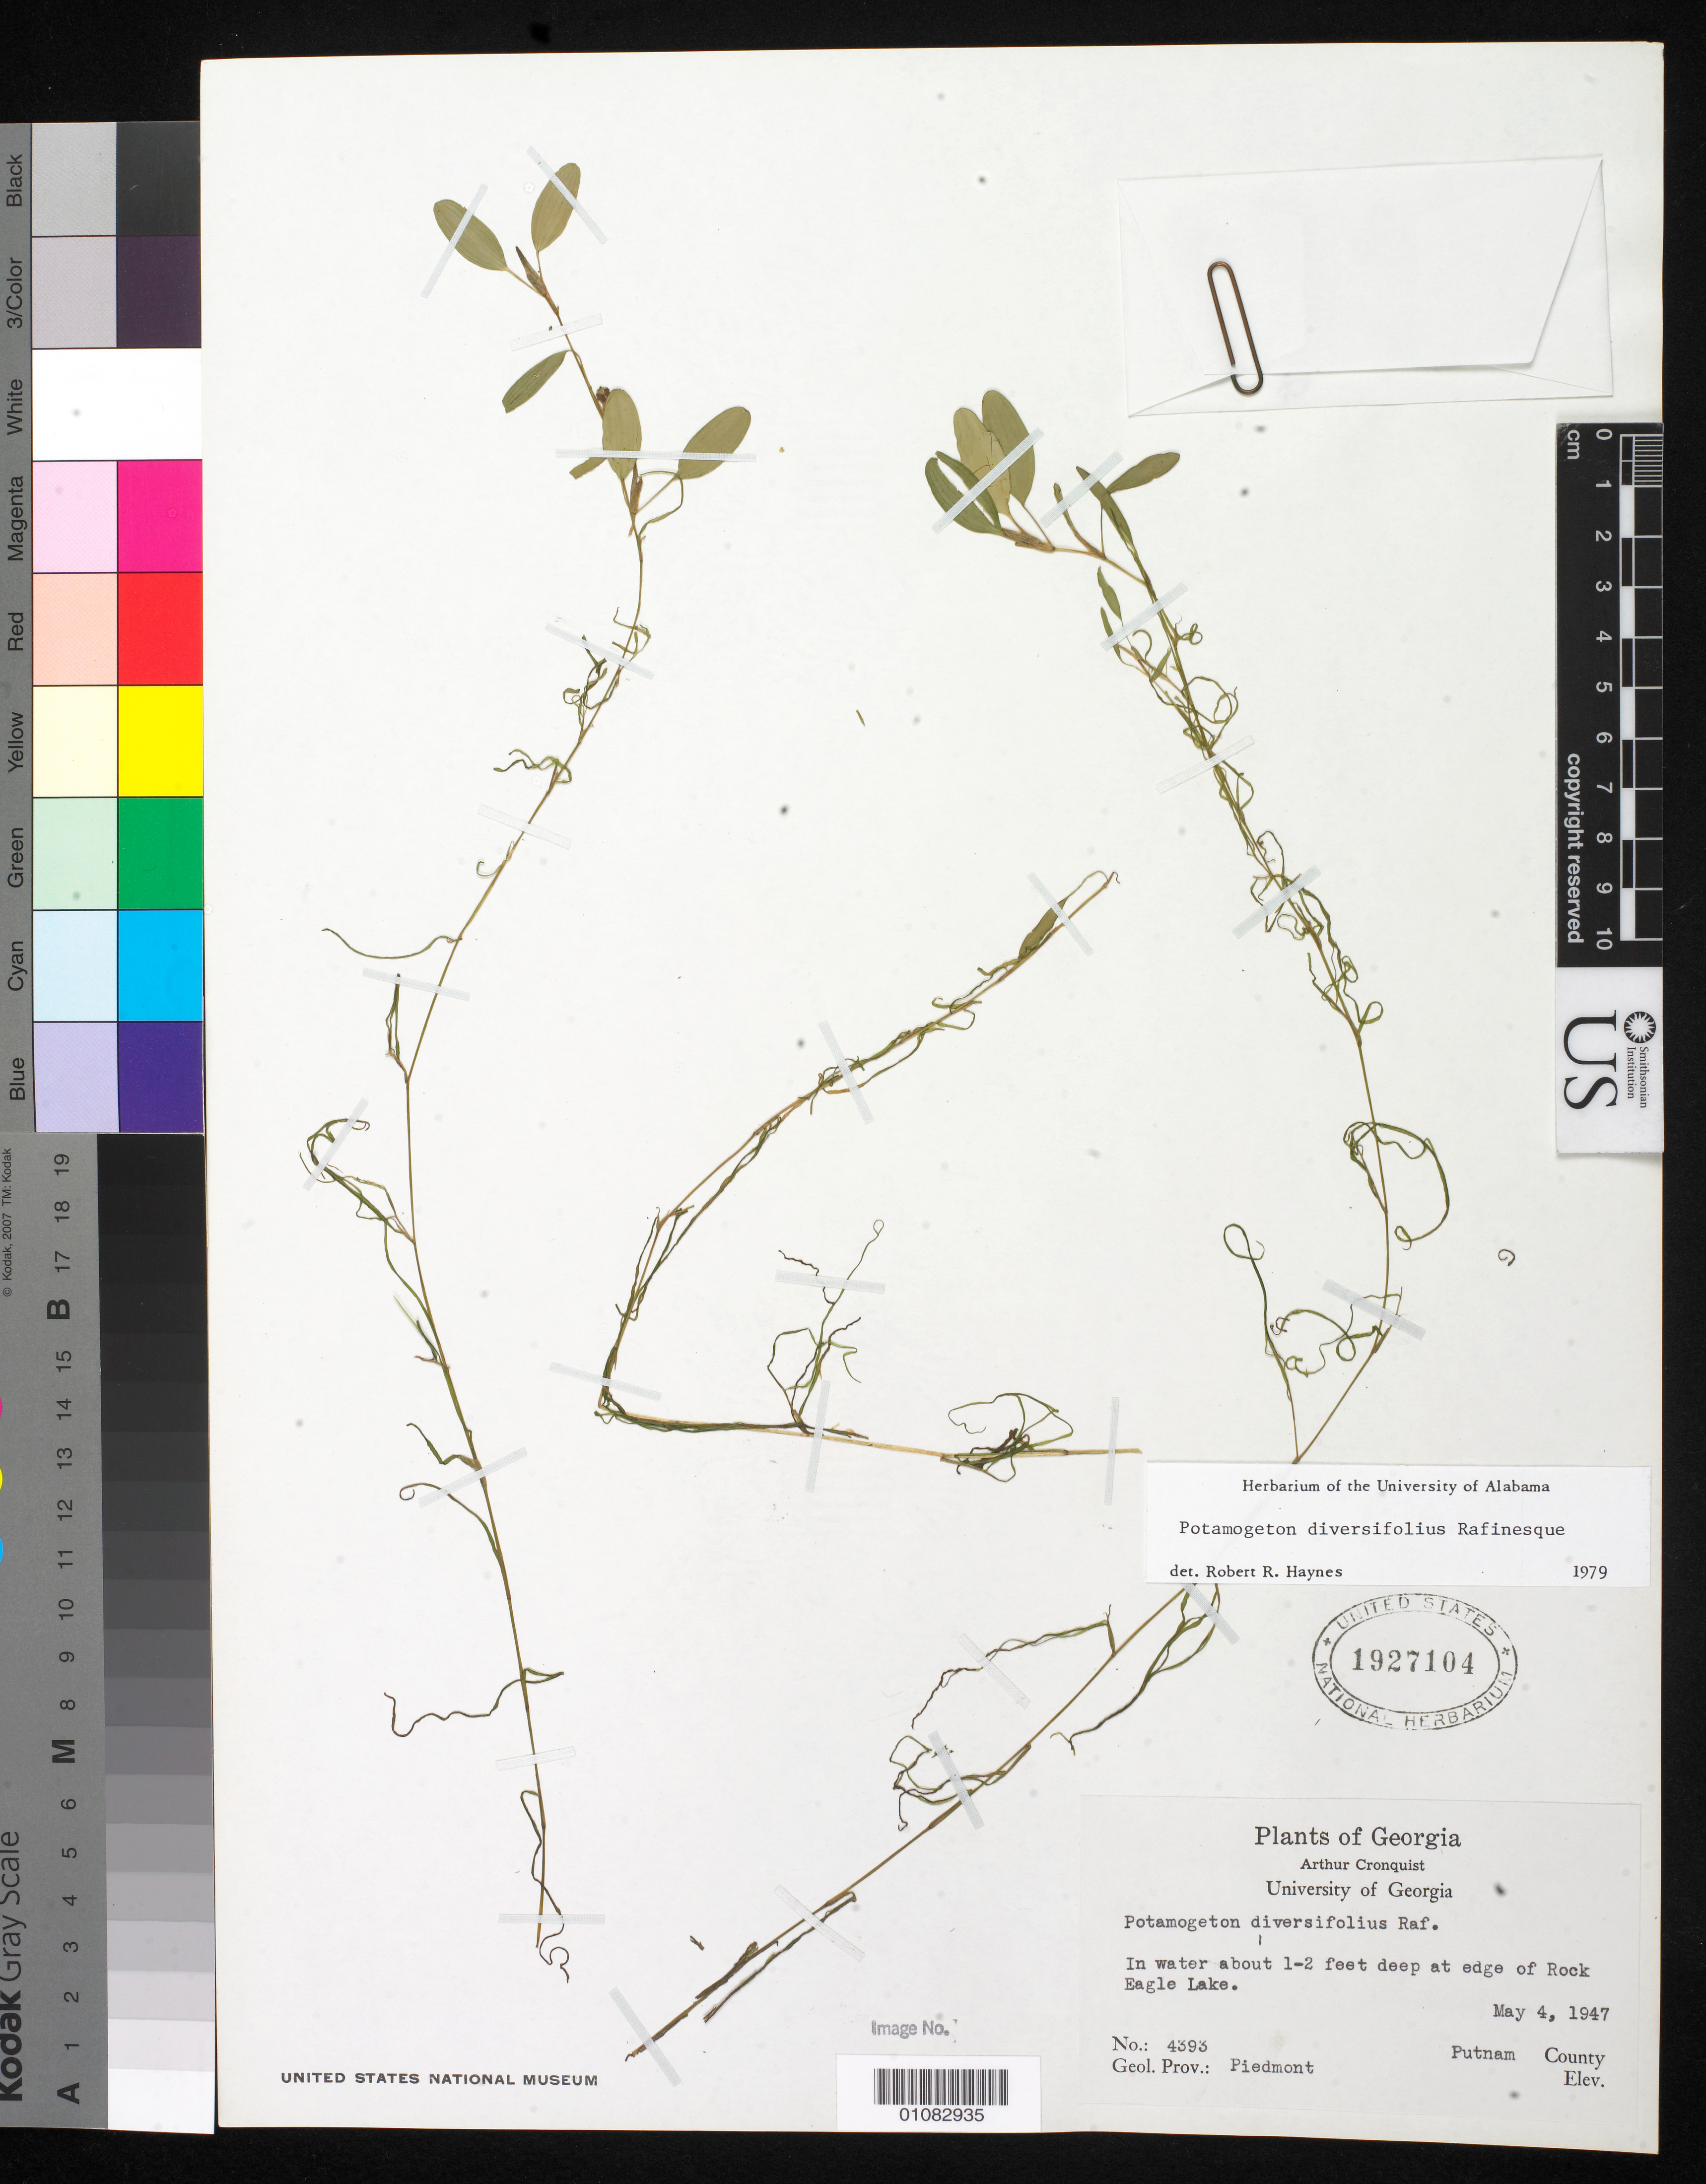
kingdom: Plantae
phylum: Tracheophyta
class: Liliopsida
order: Alismatales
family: Potamogetonaceae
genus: Potamogeton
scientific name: Potamogeton diversifolius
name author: Raf.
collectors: A. J. Cronquist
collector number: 4393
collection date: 1947-05-04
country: United States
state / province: Georgia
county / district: Putnam County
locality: Piedmont, at edge of Rock Eagle Lake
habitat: In water at edge of lake.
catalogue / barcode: US 1927104